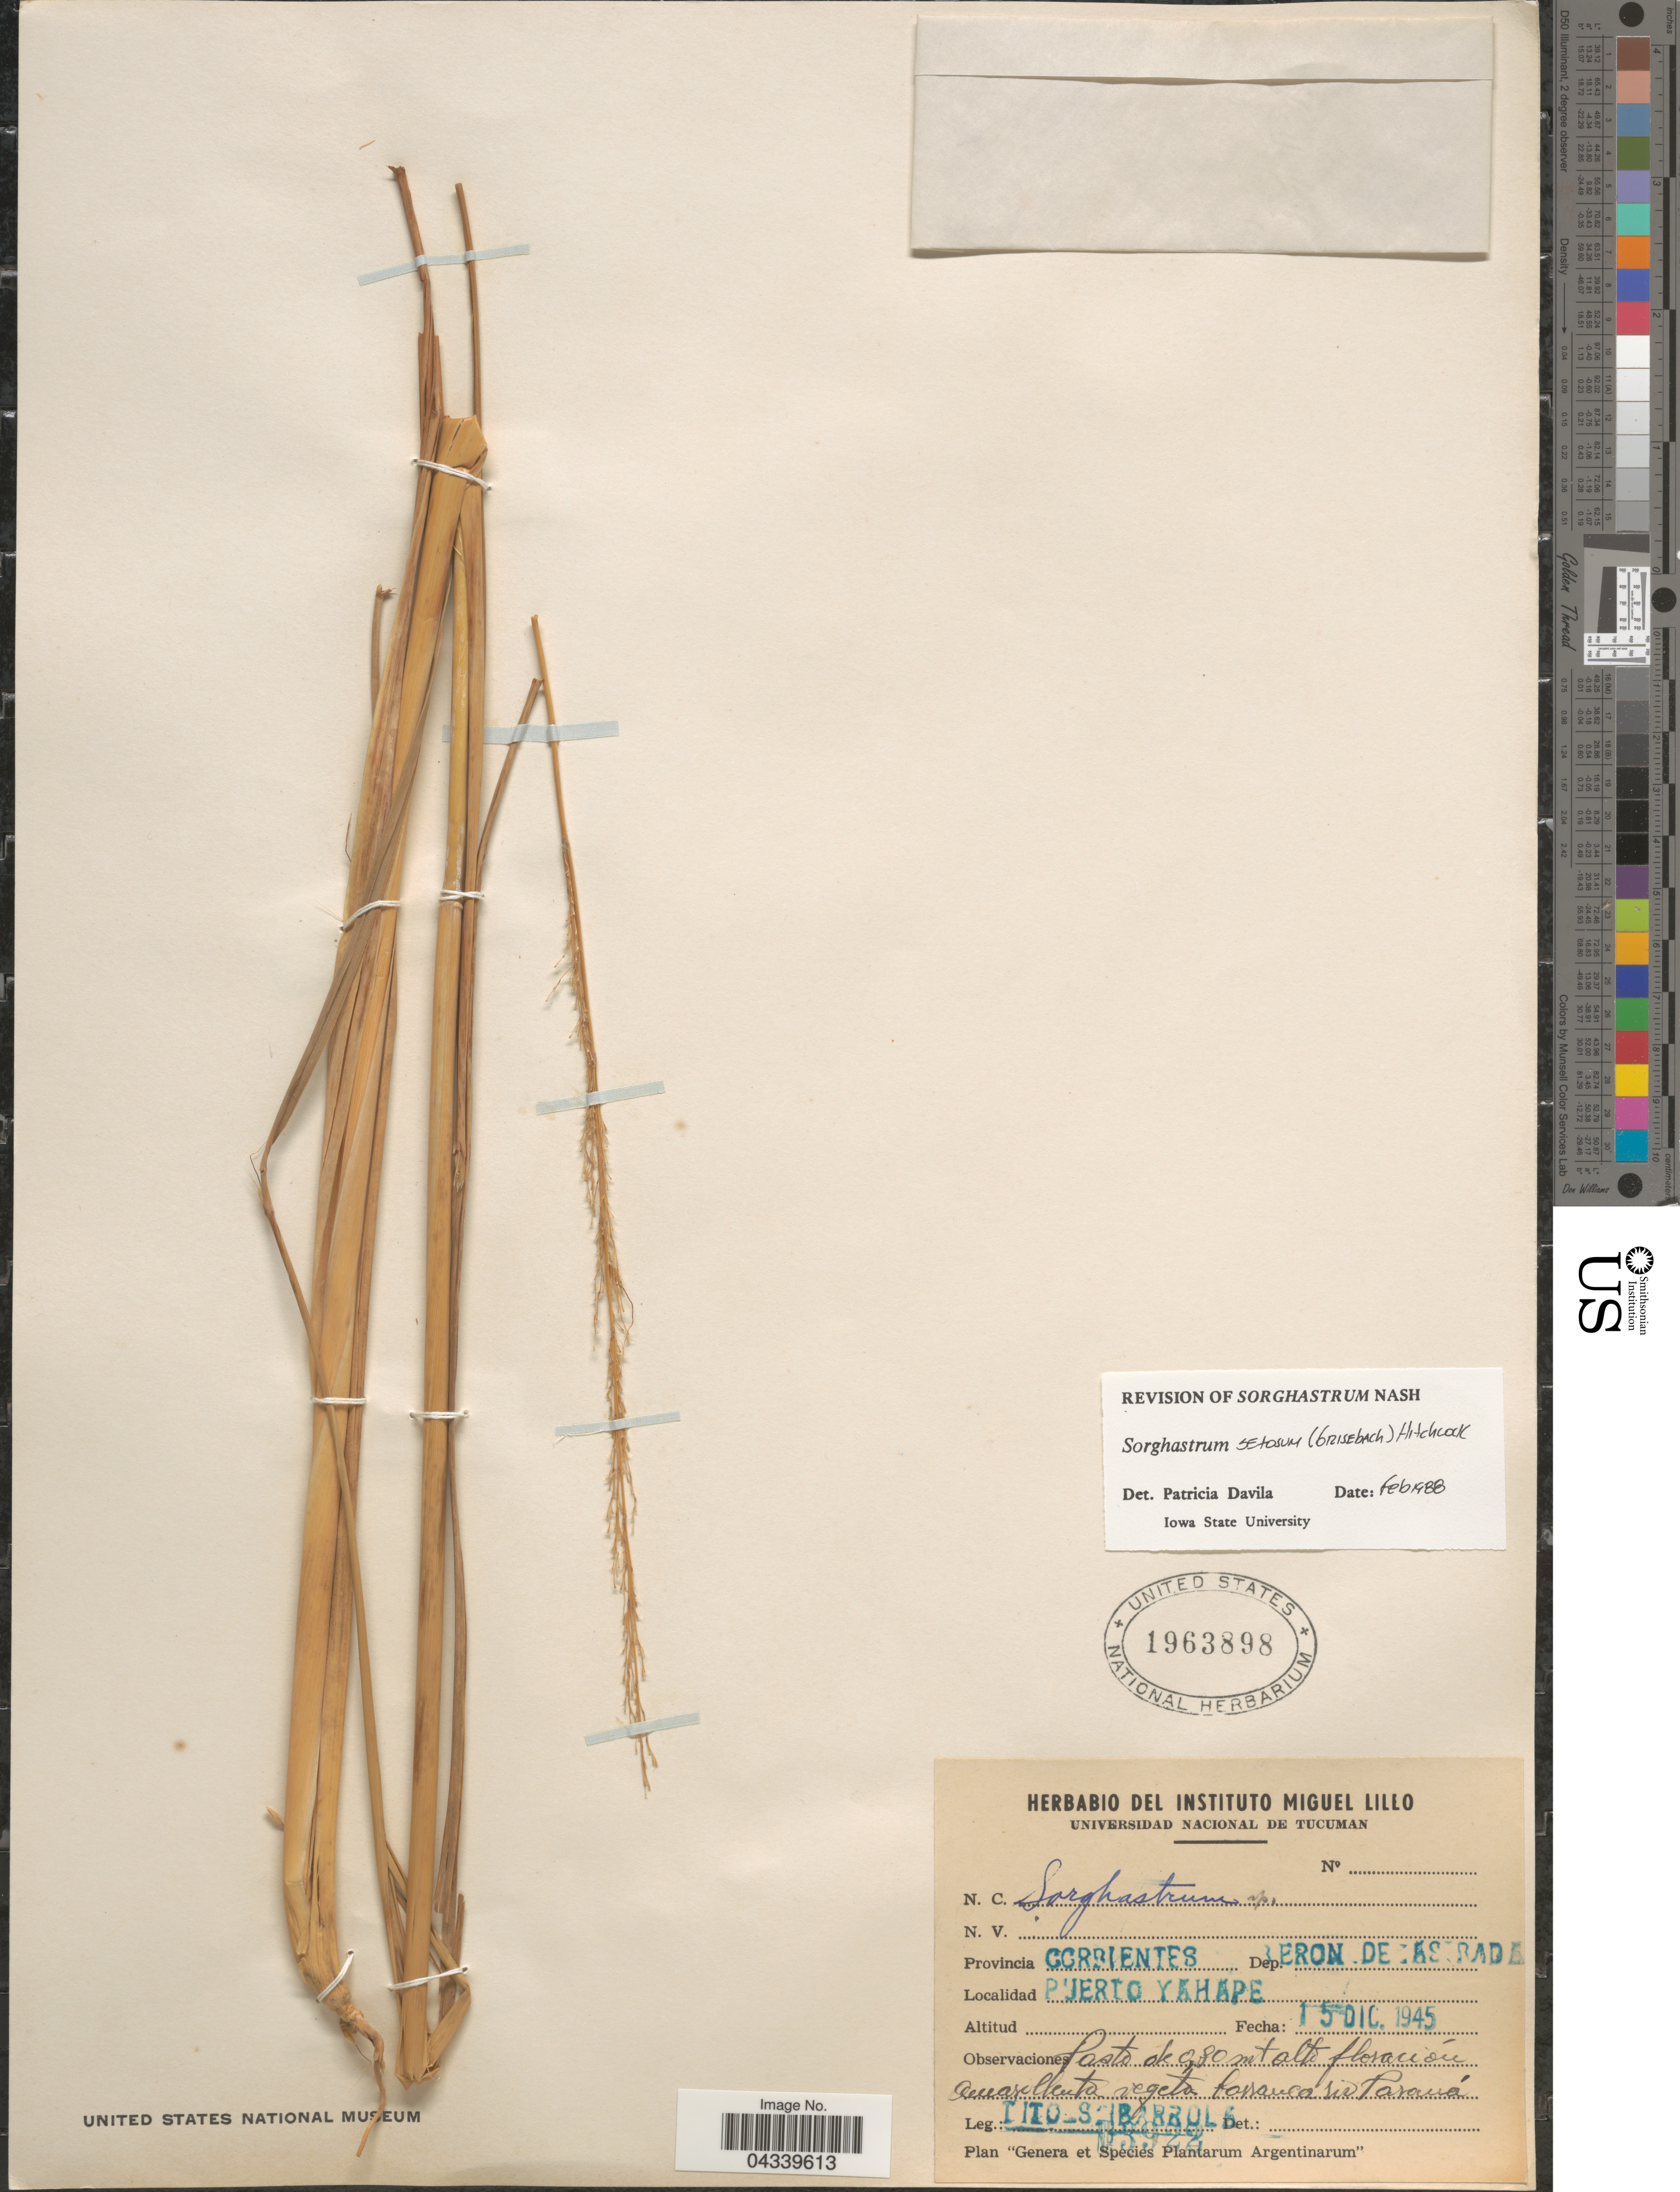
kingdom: Plantae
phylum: Tracheophyta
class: Liliopsida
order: Poales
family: Poaceae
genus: Sorghastrum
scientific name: Sorghastrum setosum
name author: (Griseb.) Hitchc.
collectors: T. Ibarrola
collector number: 3922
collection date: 1945-12-15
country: Argentina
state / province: Corrientes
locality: Dep. Berón de Astrada. Puerto Yahape.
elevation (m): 0.8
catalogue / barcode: US 1963898